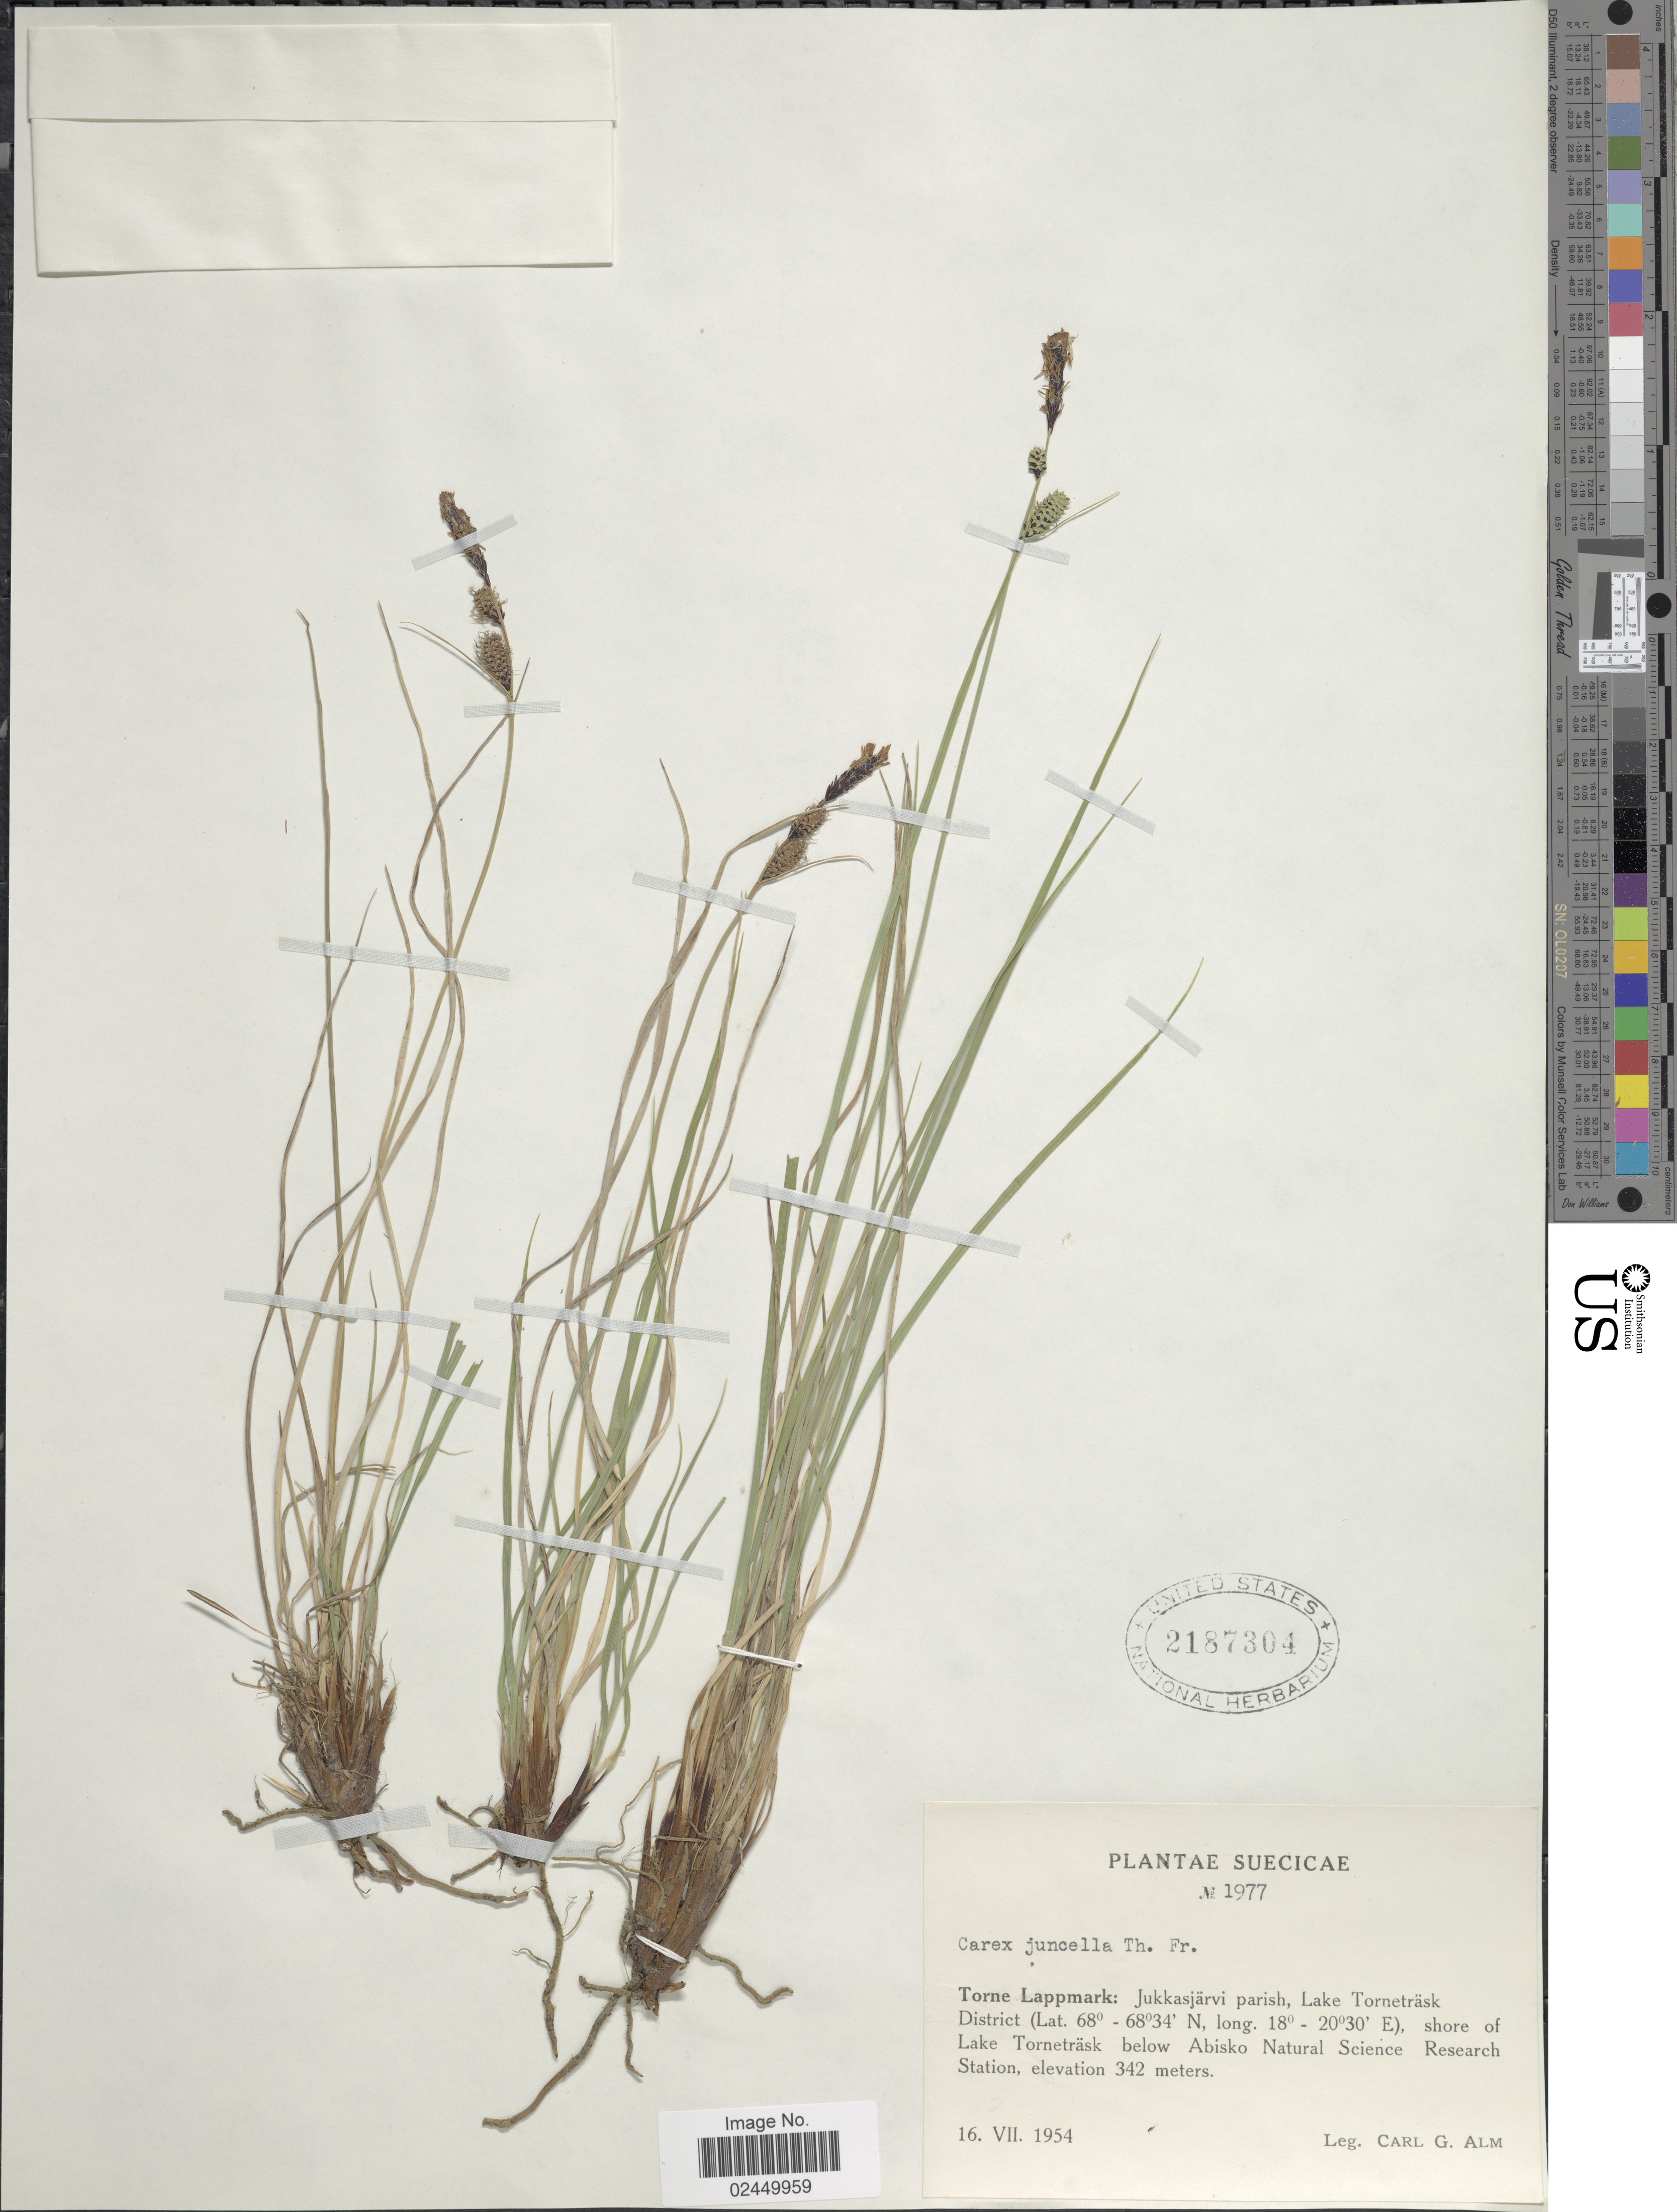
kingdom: Plantae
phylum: Tracheophyta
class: Liliopsida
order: Poales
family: Cyperaceae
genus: Carex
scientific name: Carex juncella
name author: (Fr.) Th. Fr.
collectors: C. G. Alm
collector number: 1977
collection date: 1954-07-16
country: Sweden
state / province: Norrbotten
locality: Suecicae. Torne Lappmark: Jukkasjarvi parish, Lake Tornetrask District, shore of Lake Tornetrask below Abisko Natural Science Research Station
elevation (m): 342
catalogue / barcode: US 2187304